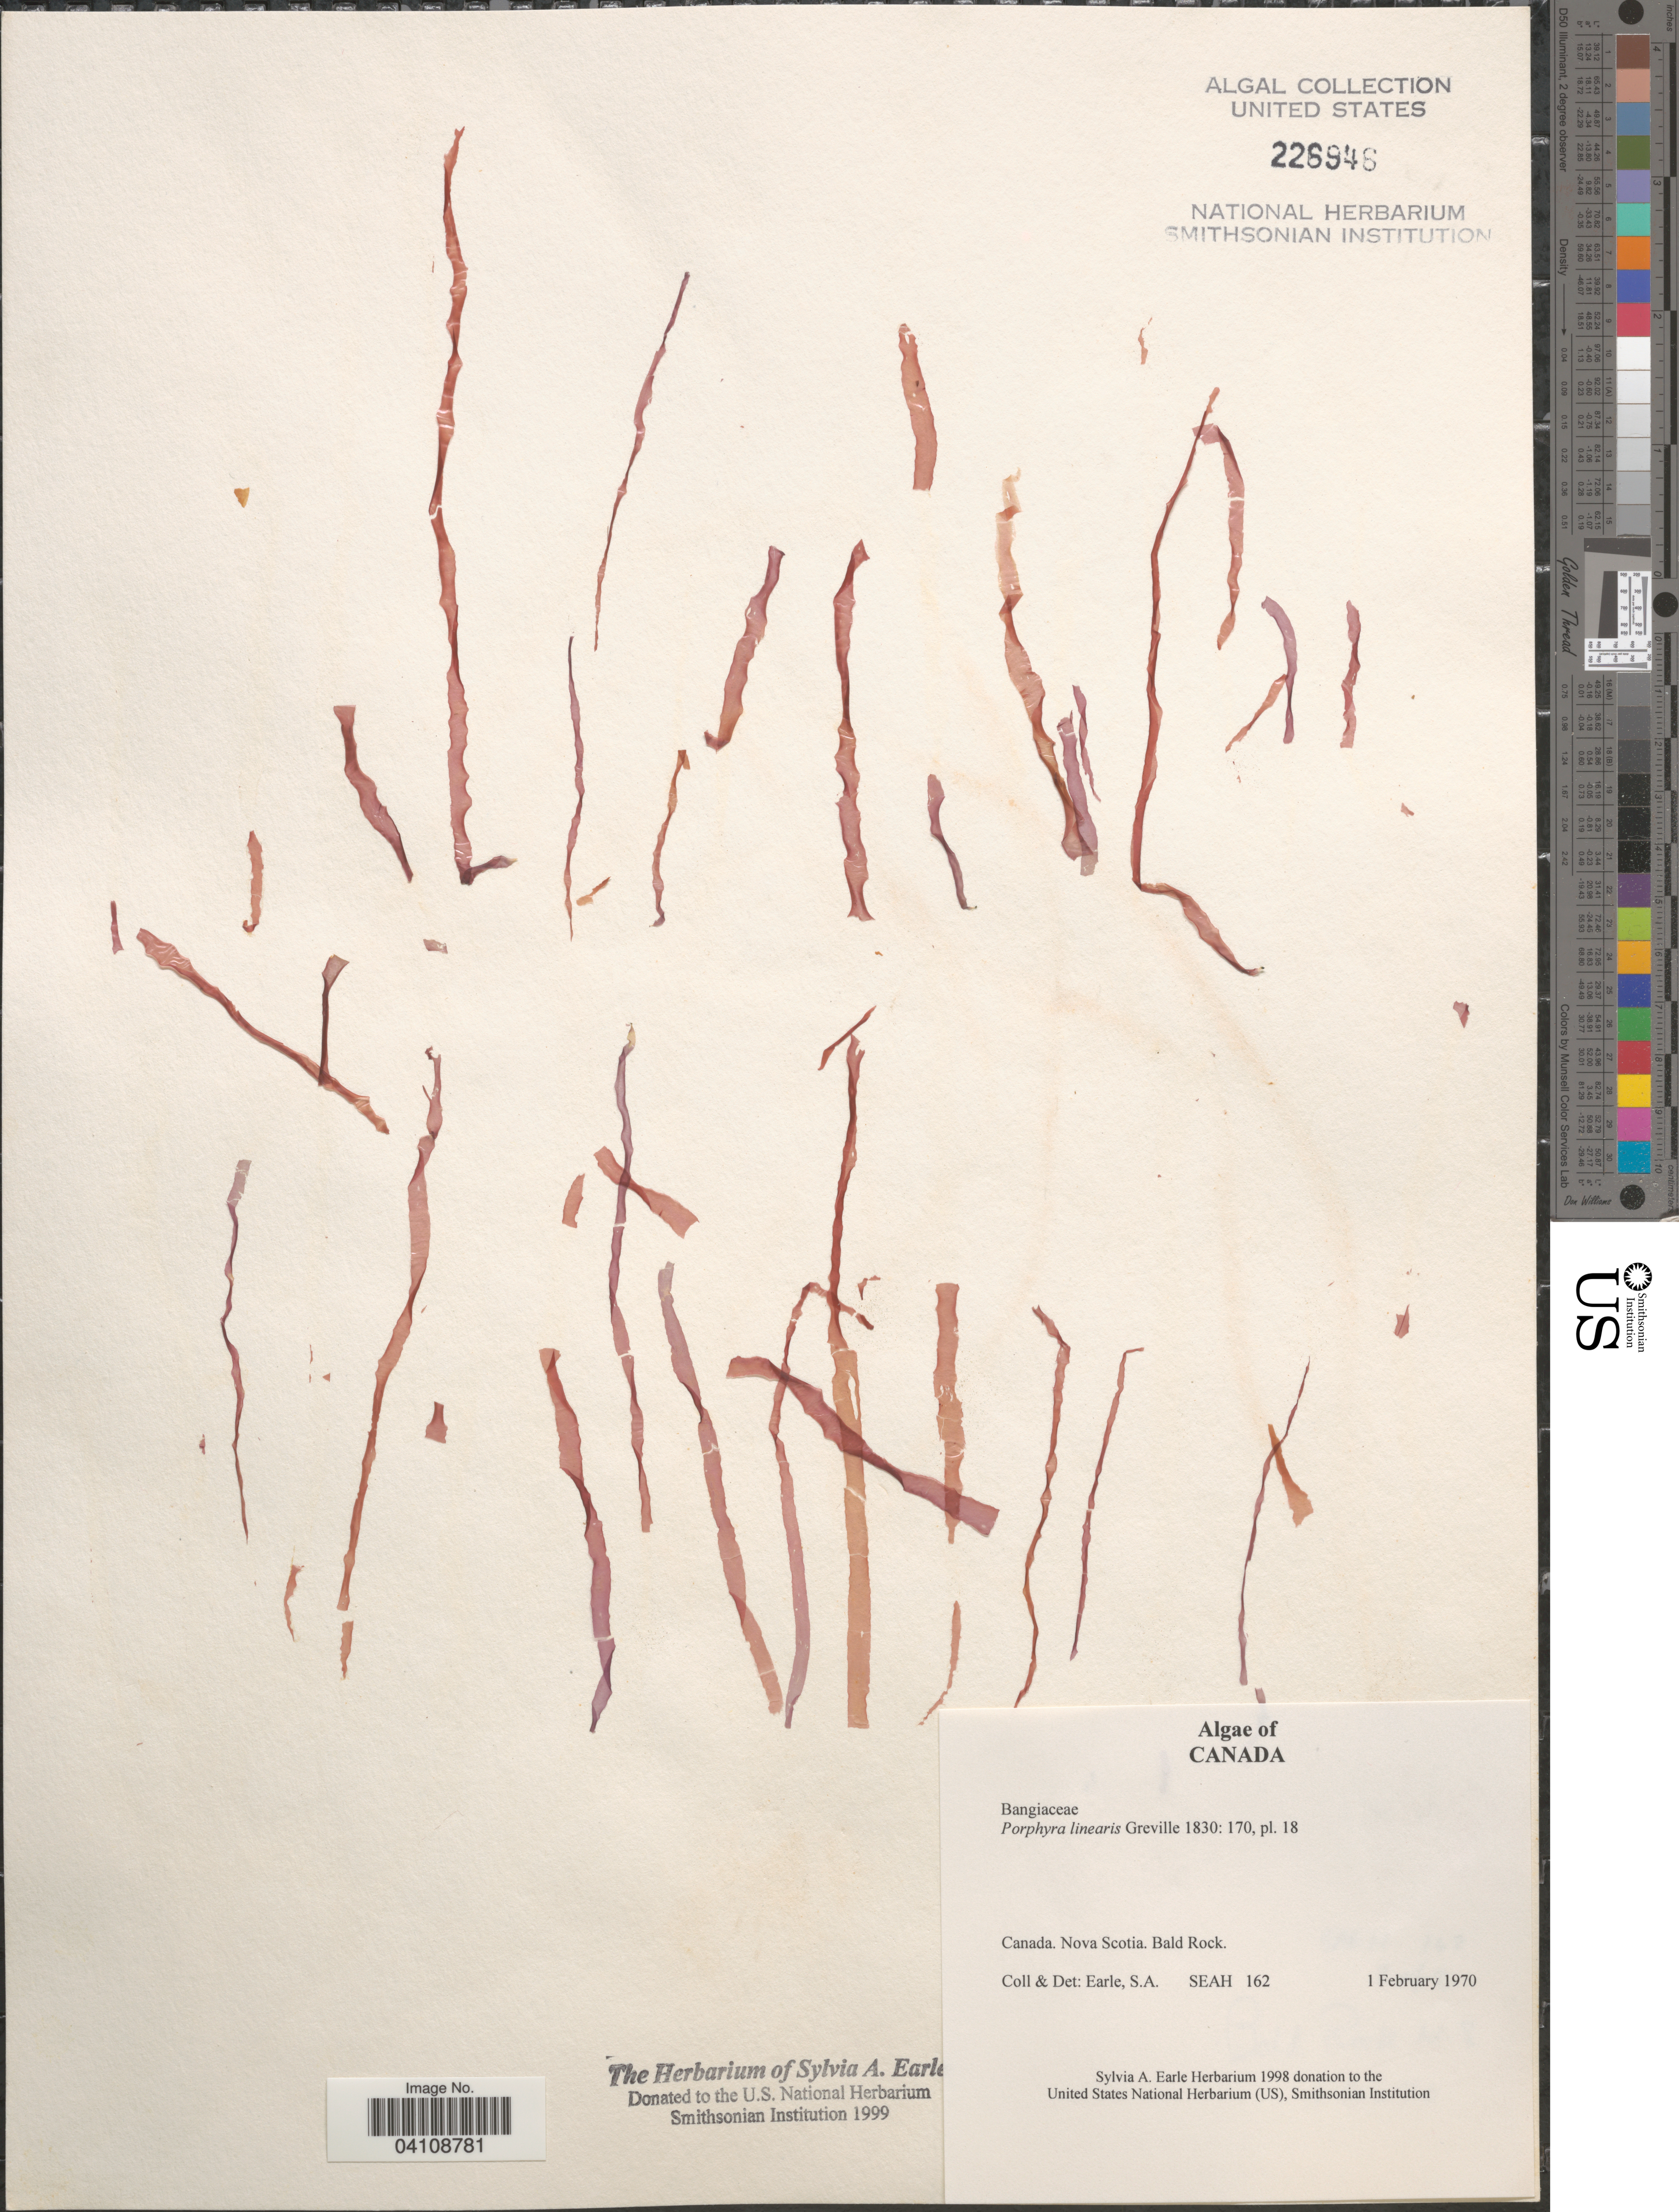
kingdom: Plantae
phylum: Rhodophyta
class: Bangiophyceae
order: Bangiales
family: Bangiaceae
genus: Porphyra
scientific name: Porphyra linearis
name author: Grev.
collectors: S. A. Earle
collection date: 1970-02-01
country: Canada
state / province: Nova Scotia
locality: Bald Rock. Chebucto Peninsula, Halifax Regional Municipality.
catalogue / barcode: US 226946